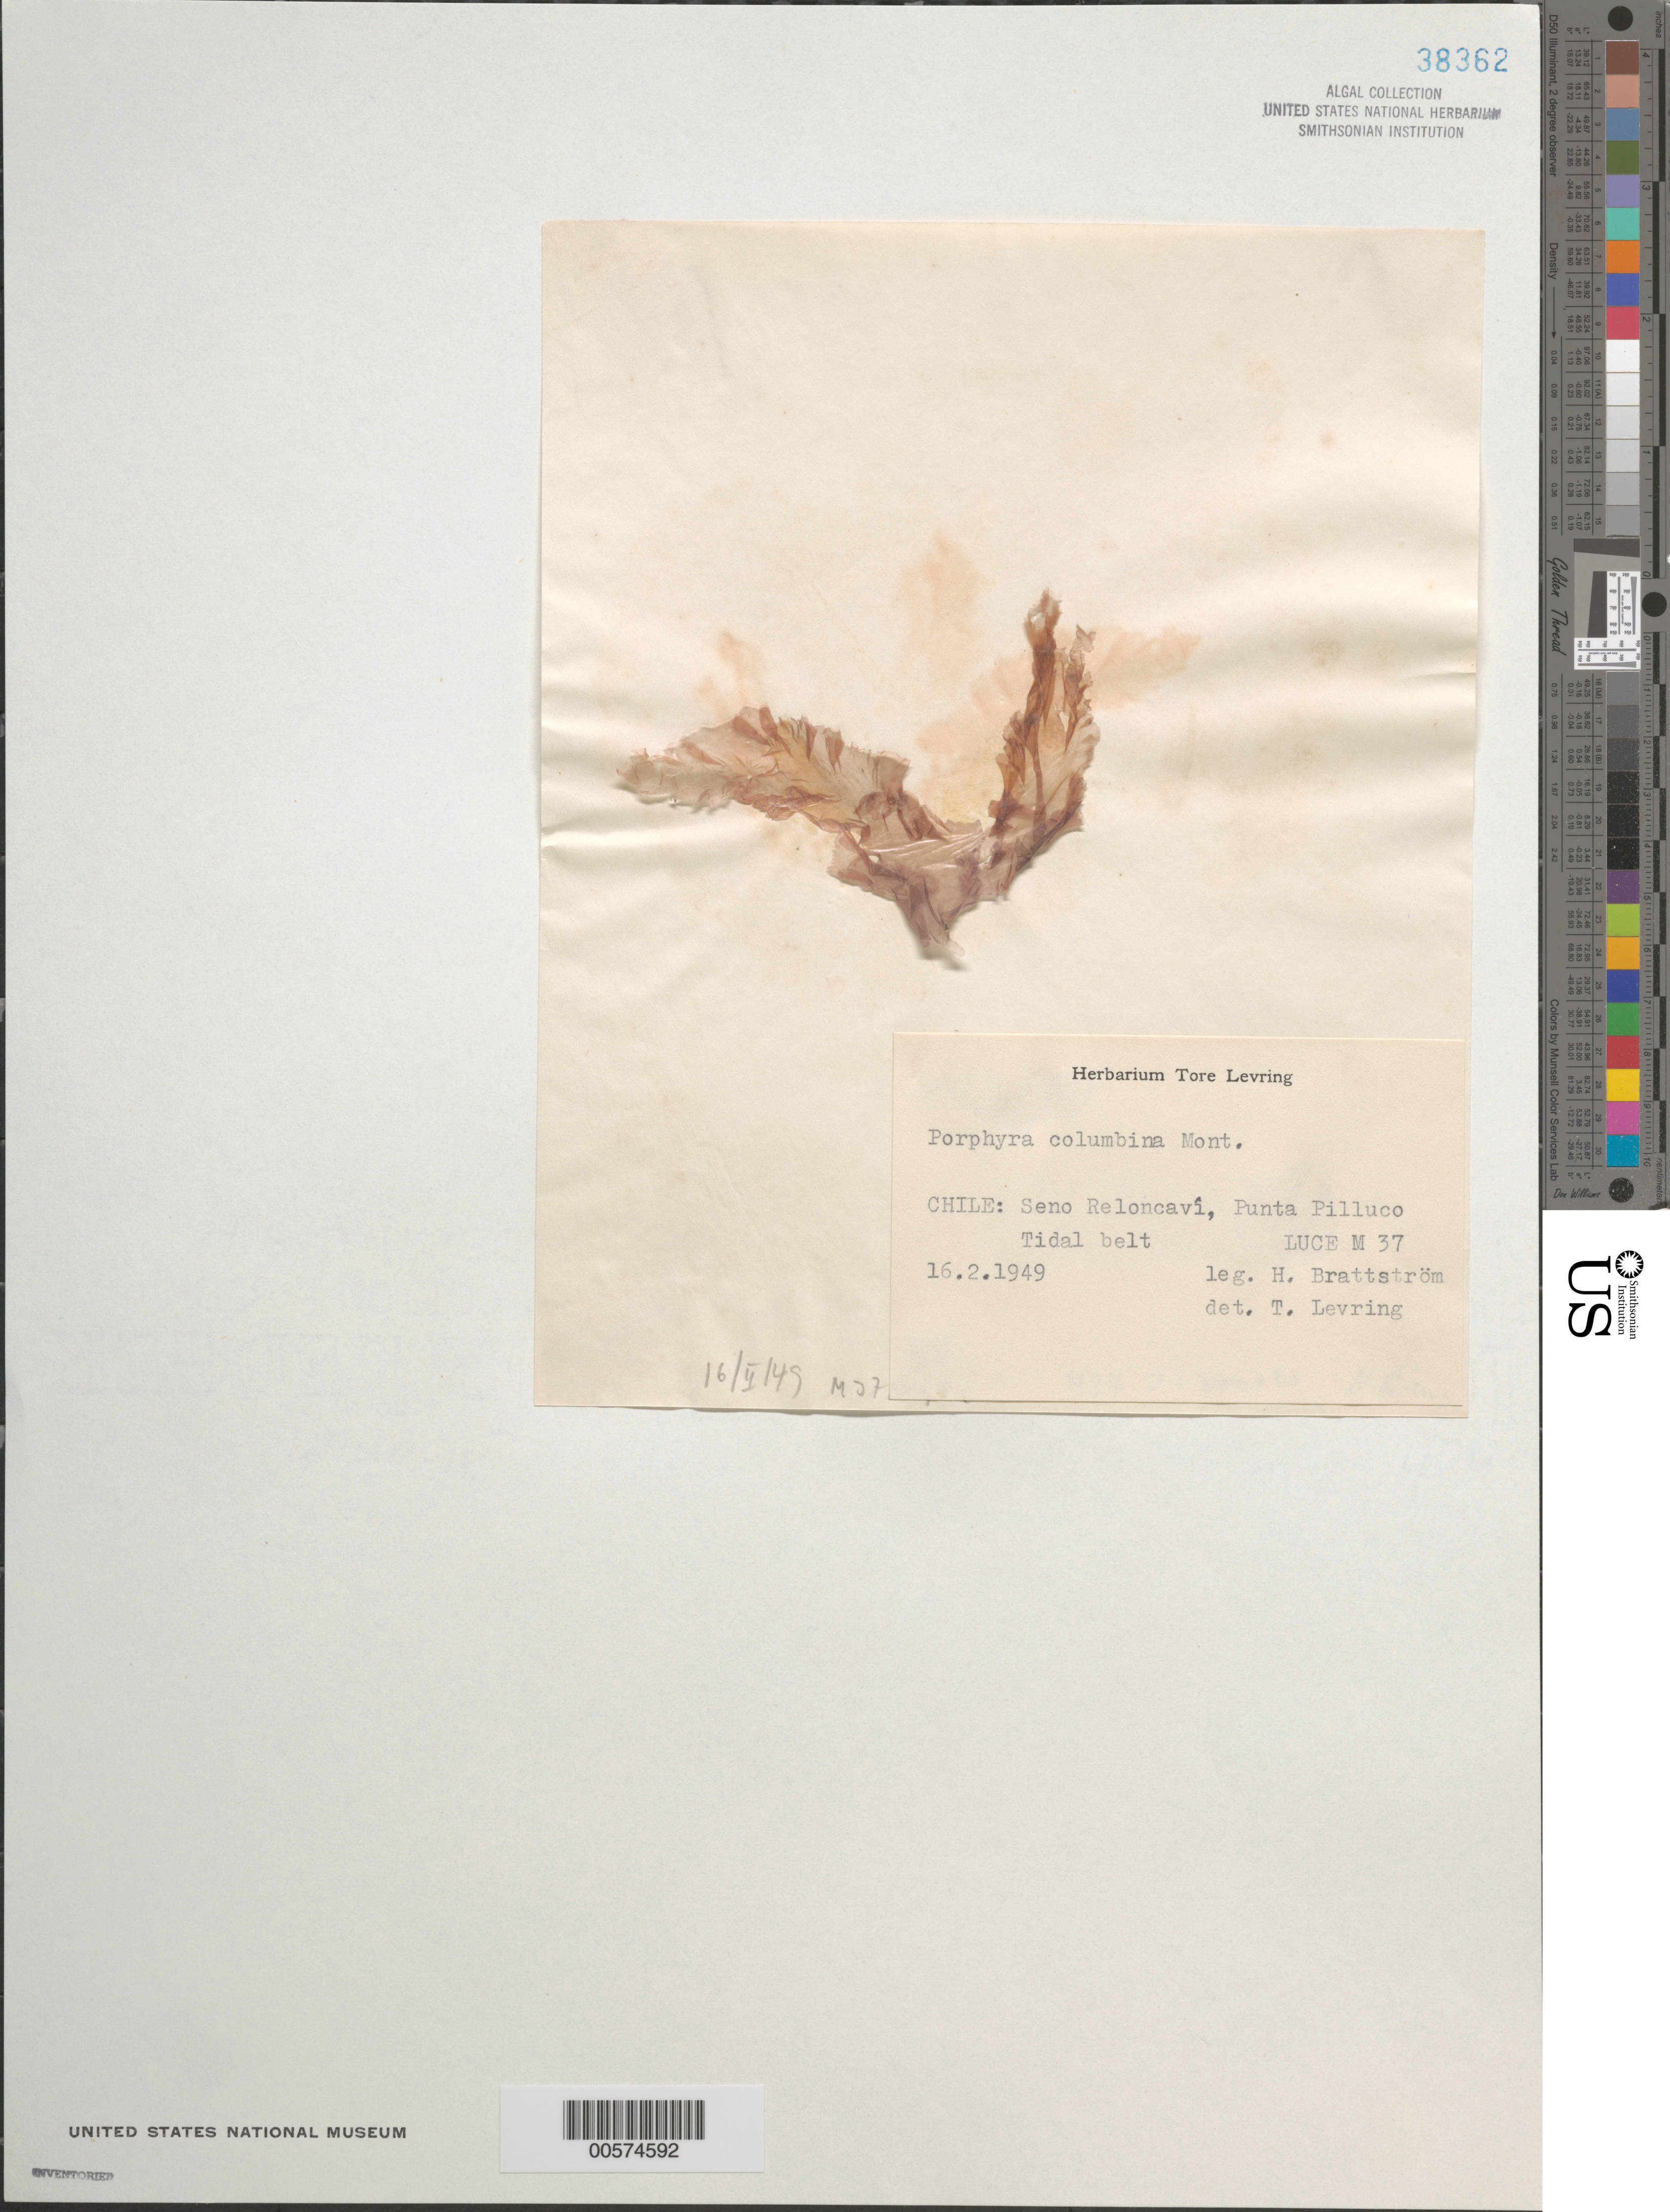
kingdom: Plantae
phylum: Rhodophyta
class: Bangiophyceae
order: Bangiales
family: Bangiaceae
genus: Pyropia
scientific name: Pyropia columbina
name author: (Mont.) W.A. Nelson in J.E. Sutherl. et al.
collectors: H. Brattstrom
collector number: Luce M 37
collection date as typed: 16 Feb 1949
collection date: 1949-02-16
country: Chile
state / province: Los Lagos (X)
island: Isla Tenglo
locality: Seno Reloncavi, Punta Pilluco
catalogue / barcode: US 38362